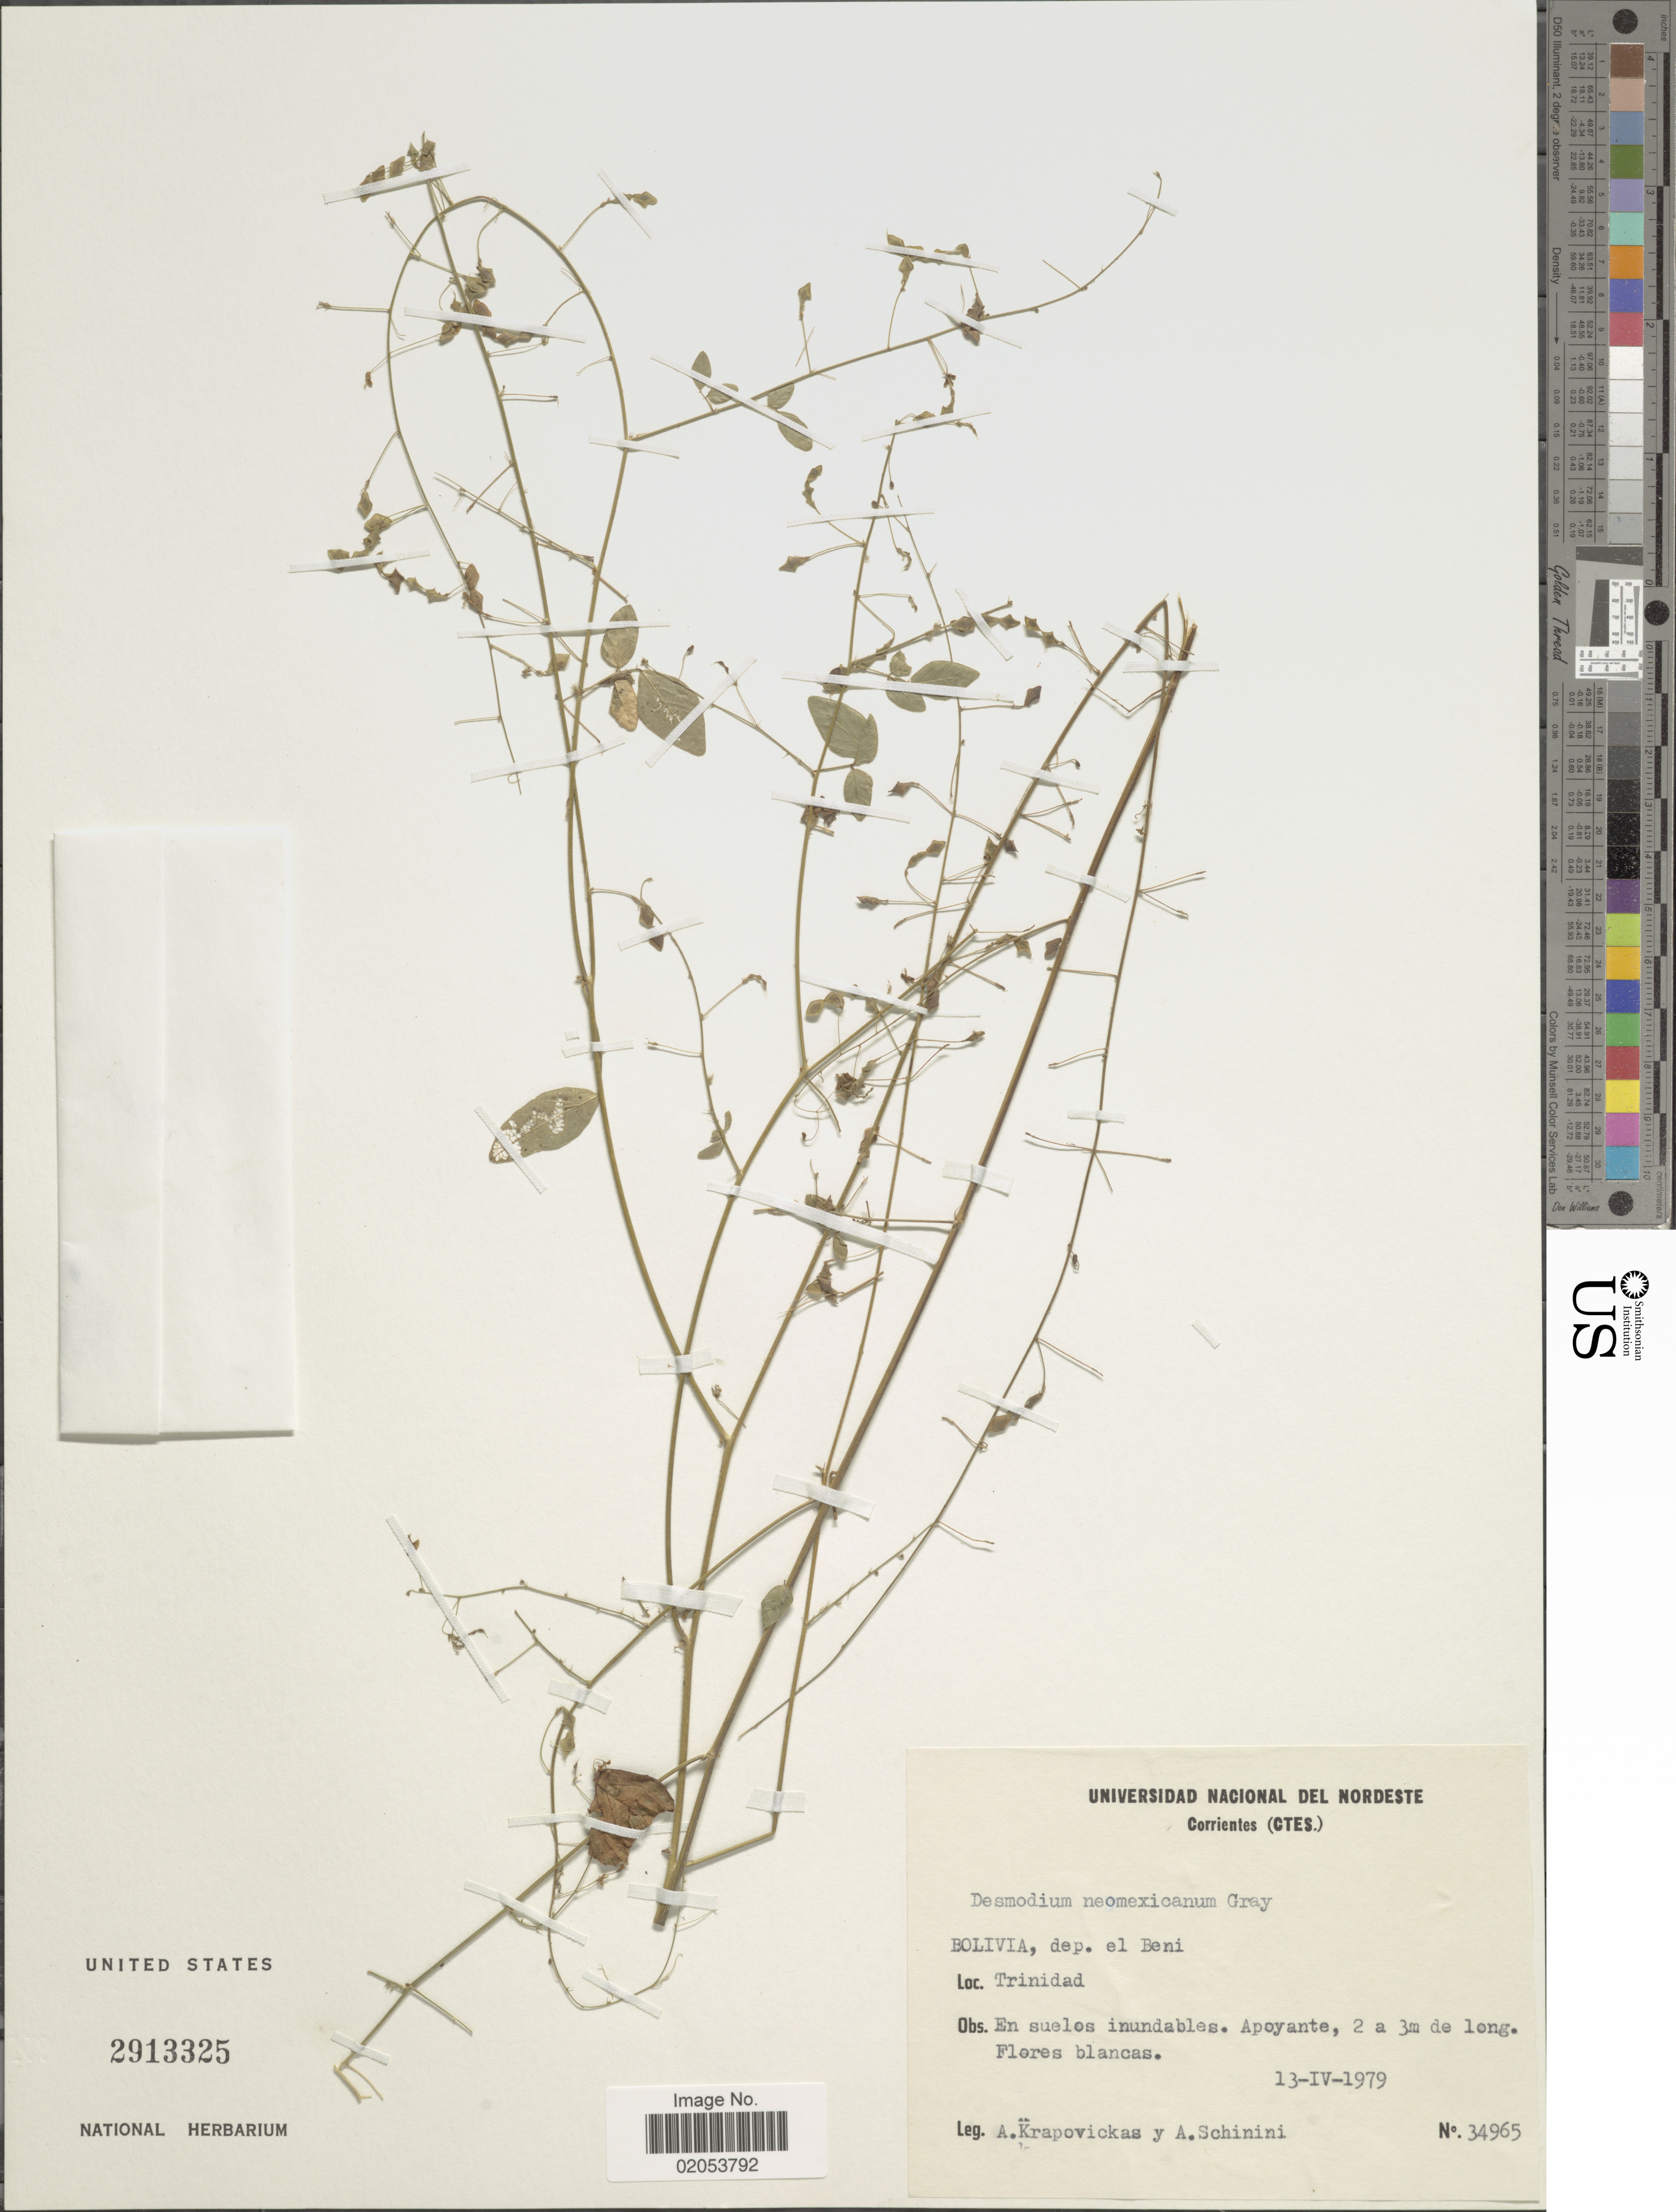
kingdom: Plantae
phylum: Tracheophyta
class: Magnoliopsida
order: Fabales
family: Fabaceae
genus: Desmodium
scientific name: Desmodium neomexicanum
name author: A. Gray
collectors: A. Krapovickas & A. Schinini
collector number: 34965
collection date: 1979-04-13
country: Bolivia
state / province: Beni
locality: Dep. el Beni. Trinidad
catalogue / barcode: US 2913325